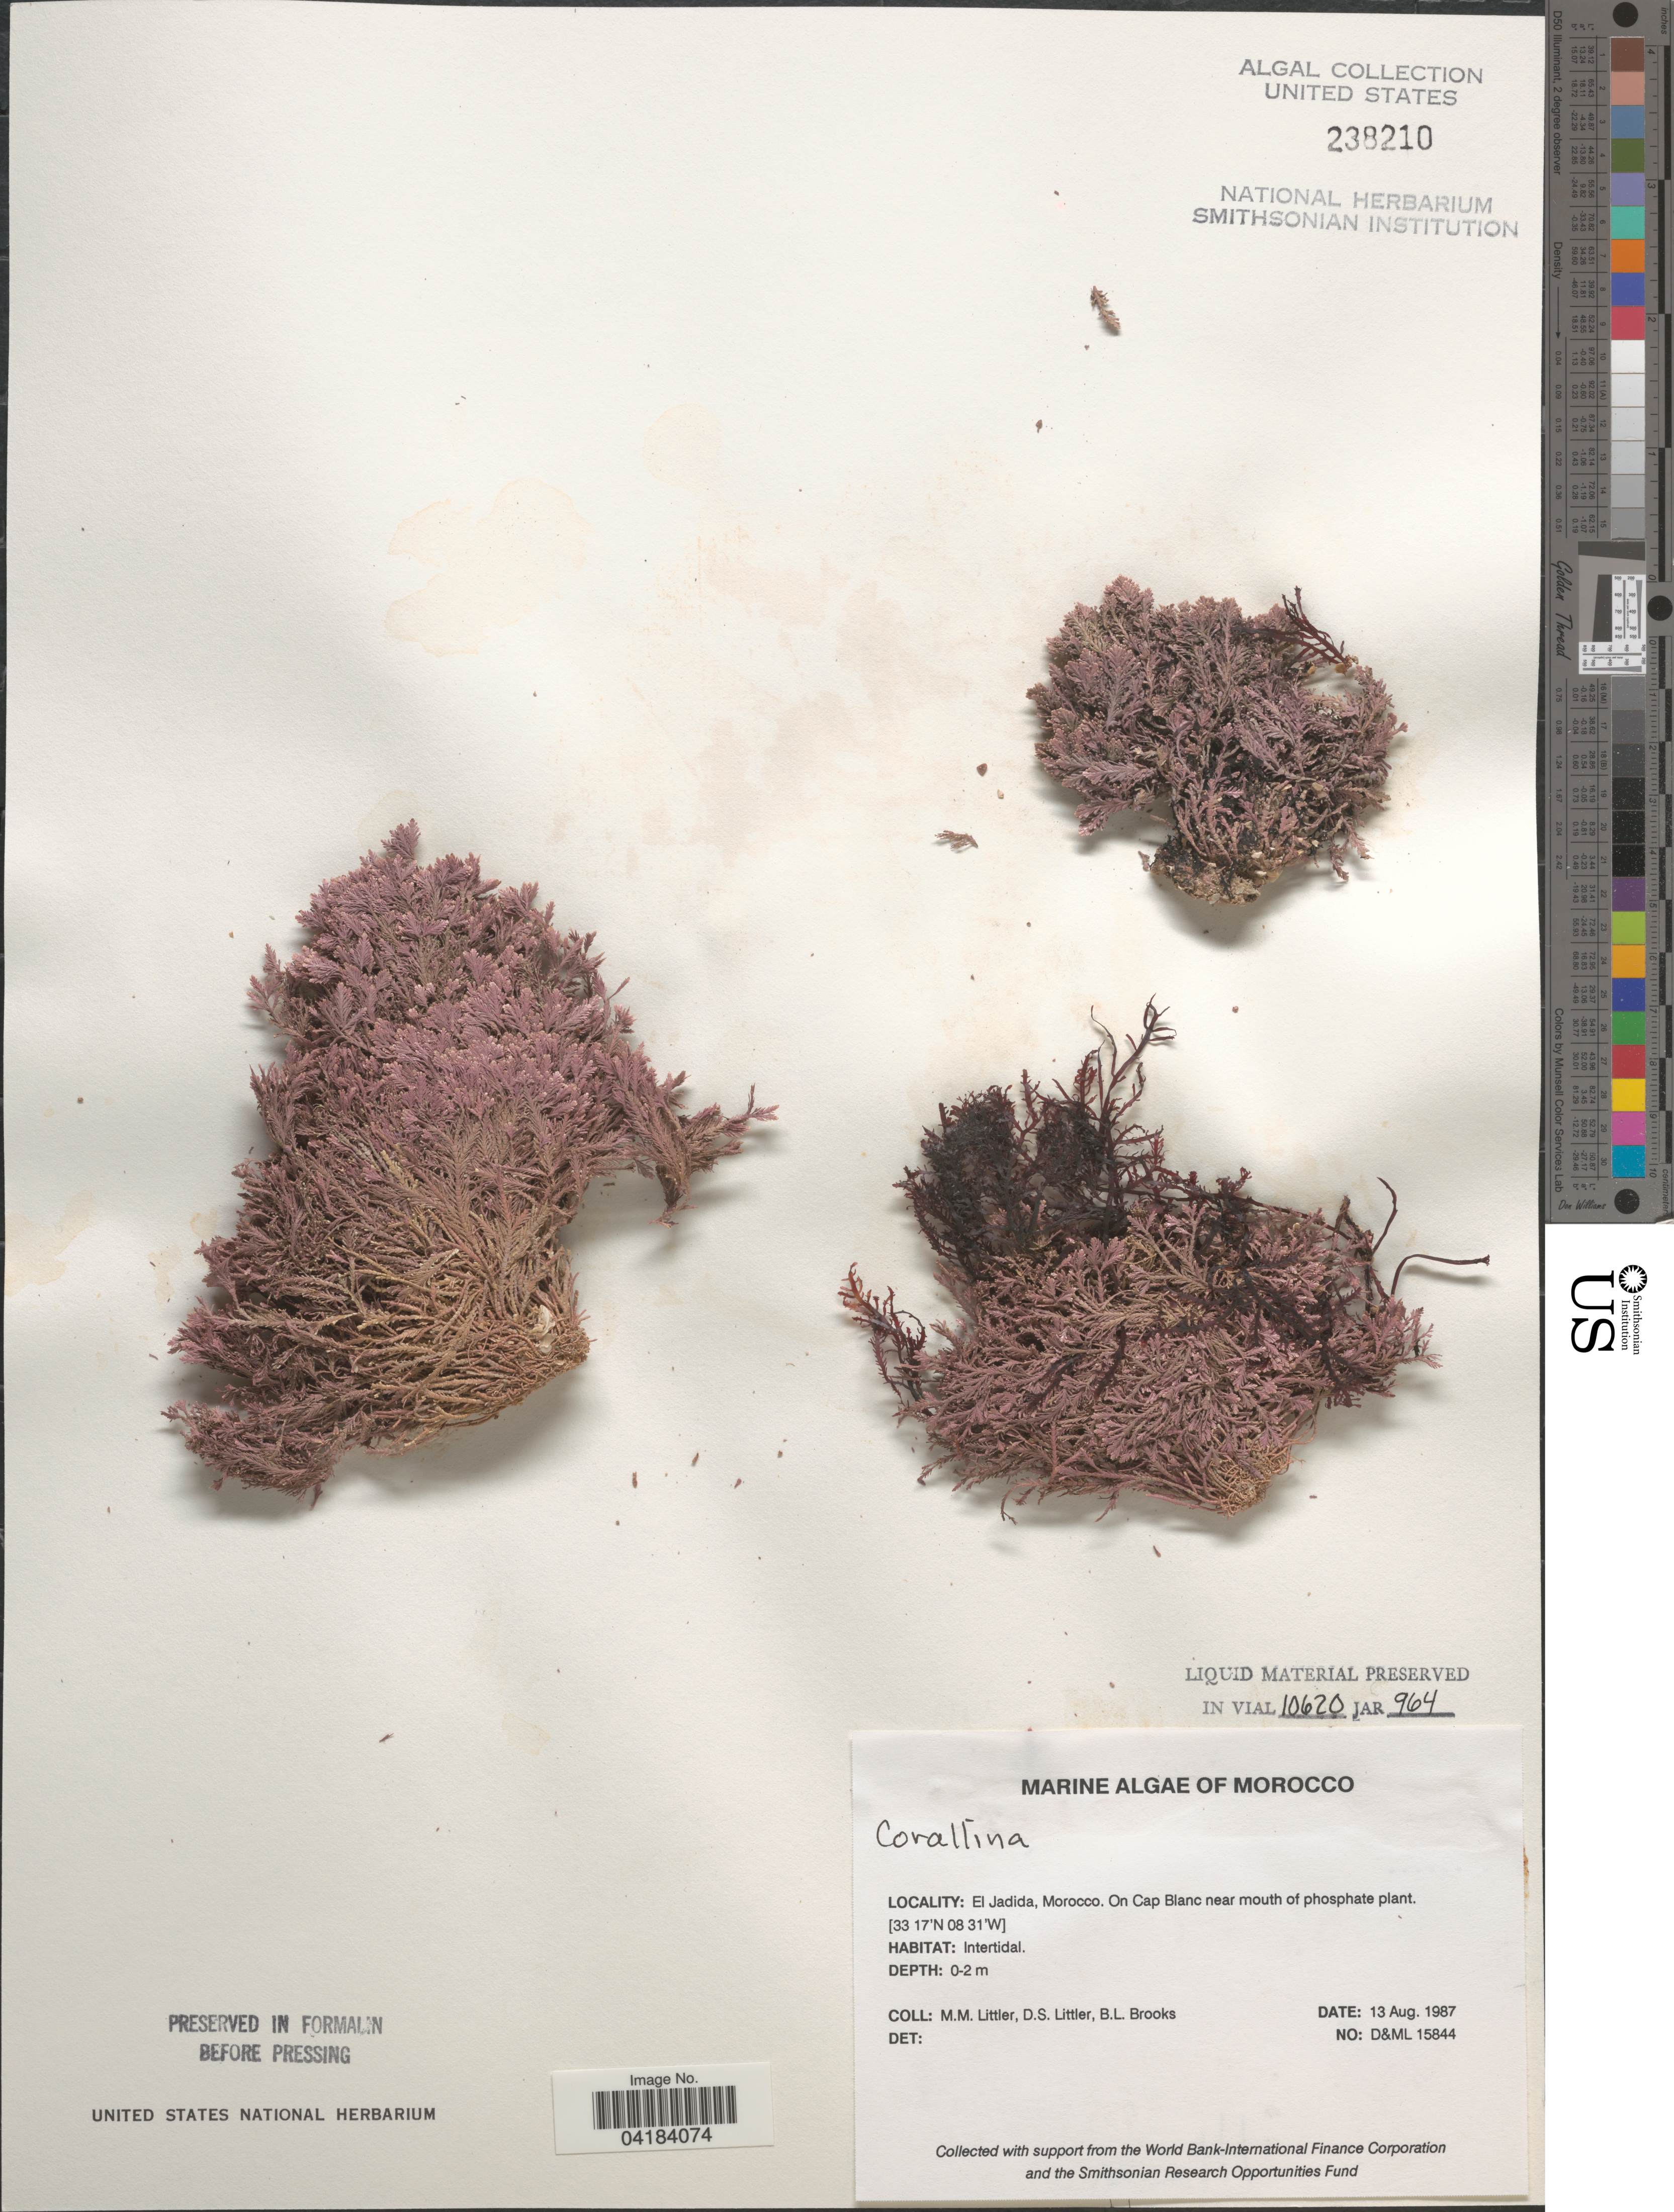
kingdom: Plantae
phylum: Rhodophyta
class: Florideophyceae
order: Corallinales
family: Corallinaceae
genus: Corallina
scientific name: Corallina sp.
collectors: D. S. Littler & B. Brooks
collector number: D&ML15844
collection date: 1987-08-13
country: Morocco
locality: El Jadida. On Cap Blanc.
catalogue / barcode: US 238210